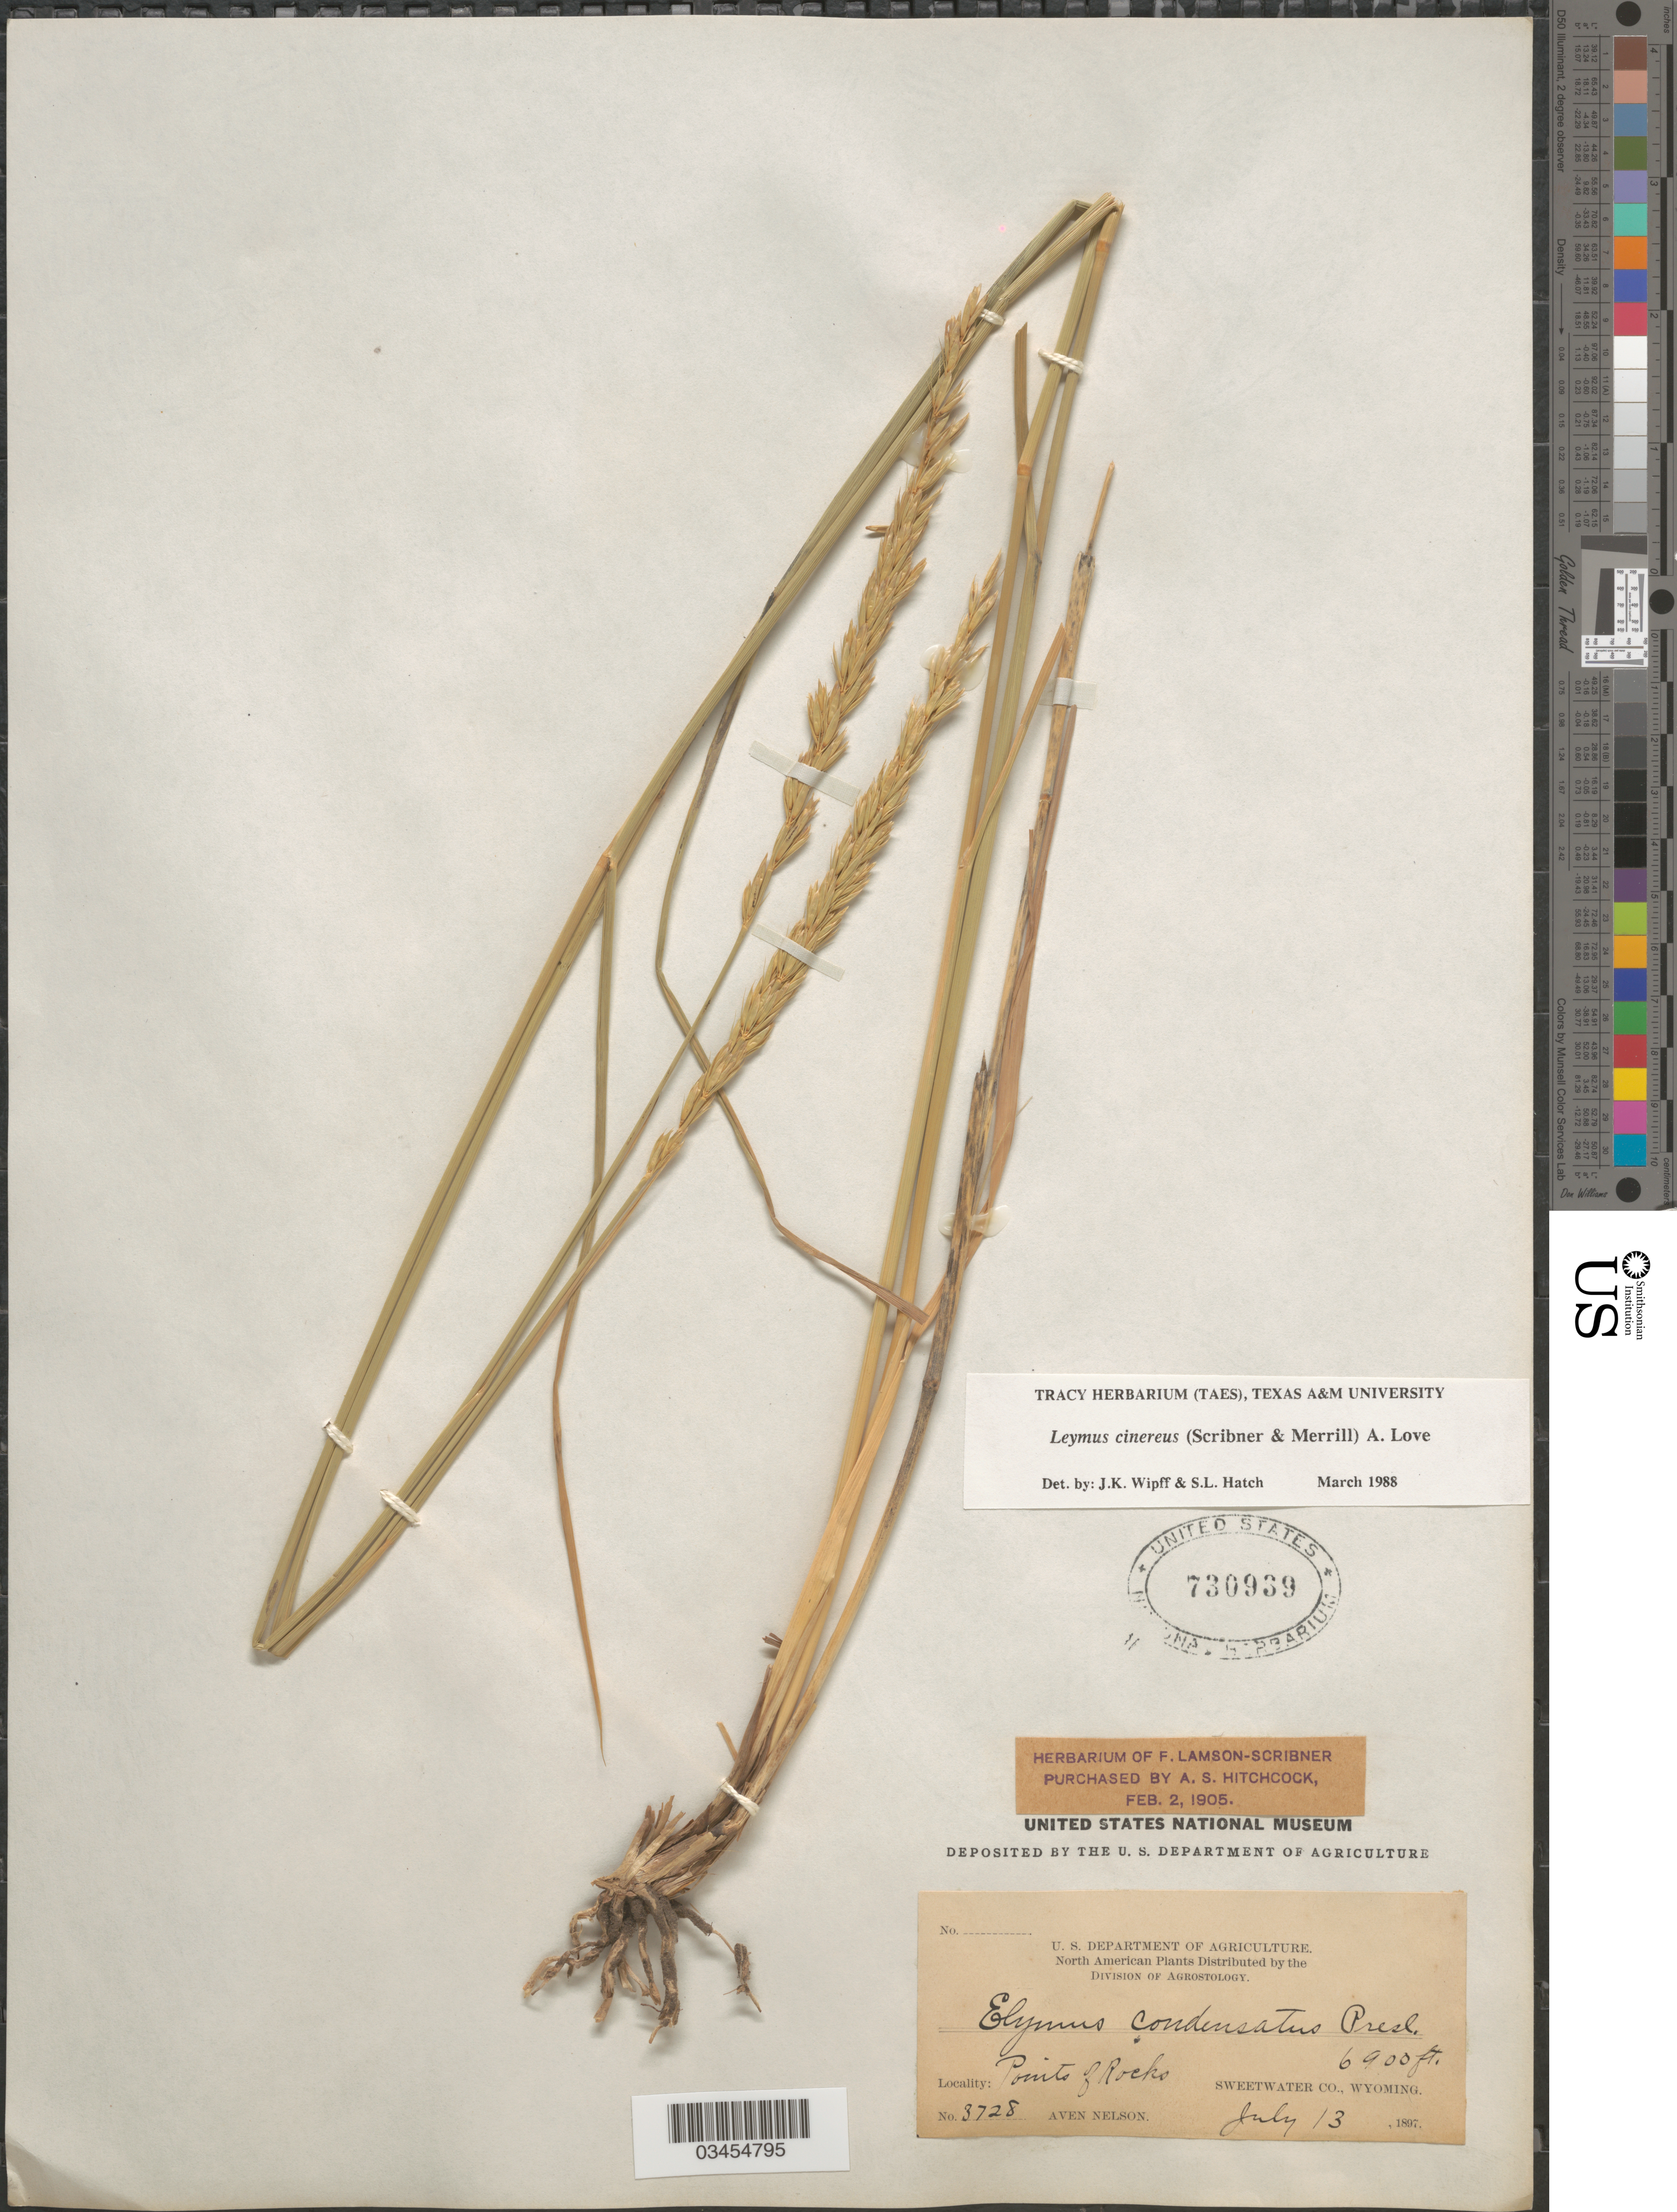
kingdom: Plantae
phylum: Tracheophyta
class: Liliopsida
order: Poales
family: Poaceae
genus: Leymus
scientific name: Leymus cinereus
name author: (Scribn. & Merr.) Á. Löve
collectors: A. Nelson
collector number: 3728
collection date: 1897-07-13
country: United States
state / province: Wyoming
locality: Points of Rocks. Sweetwater Co.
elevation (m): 2103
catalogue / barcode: US 730939